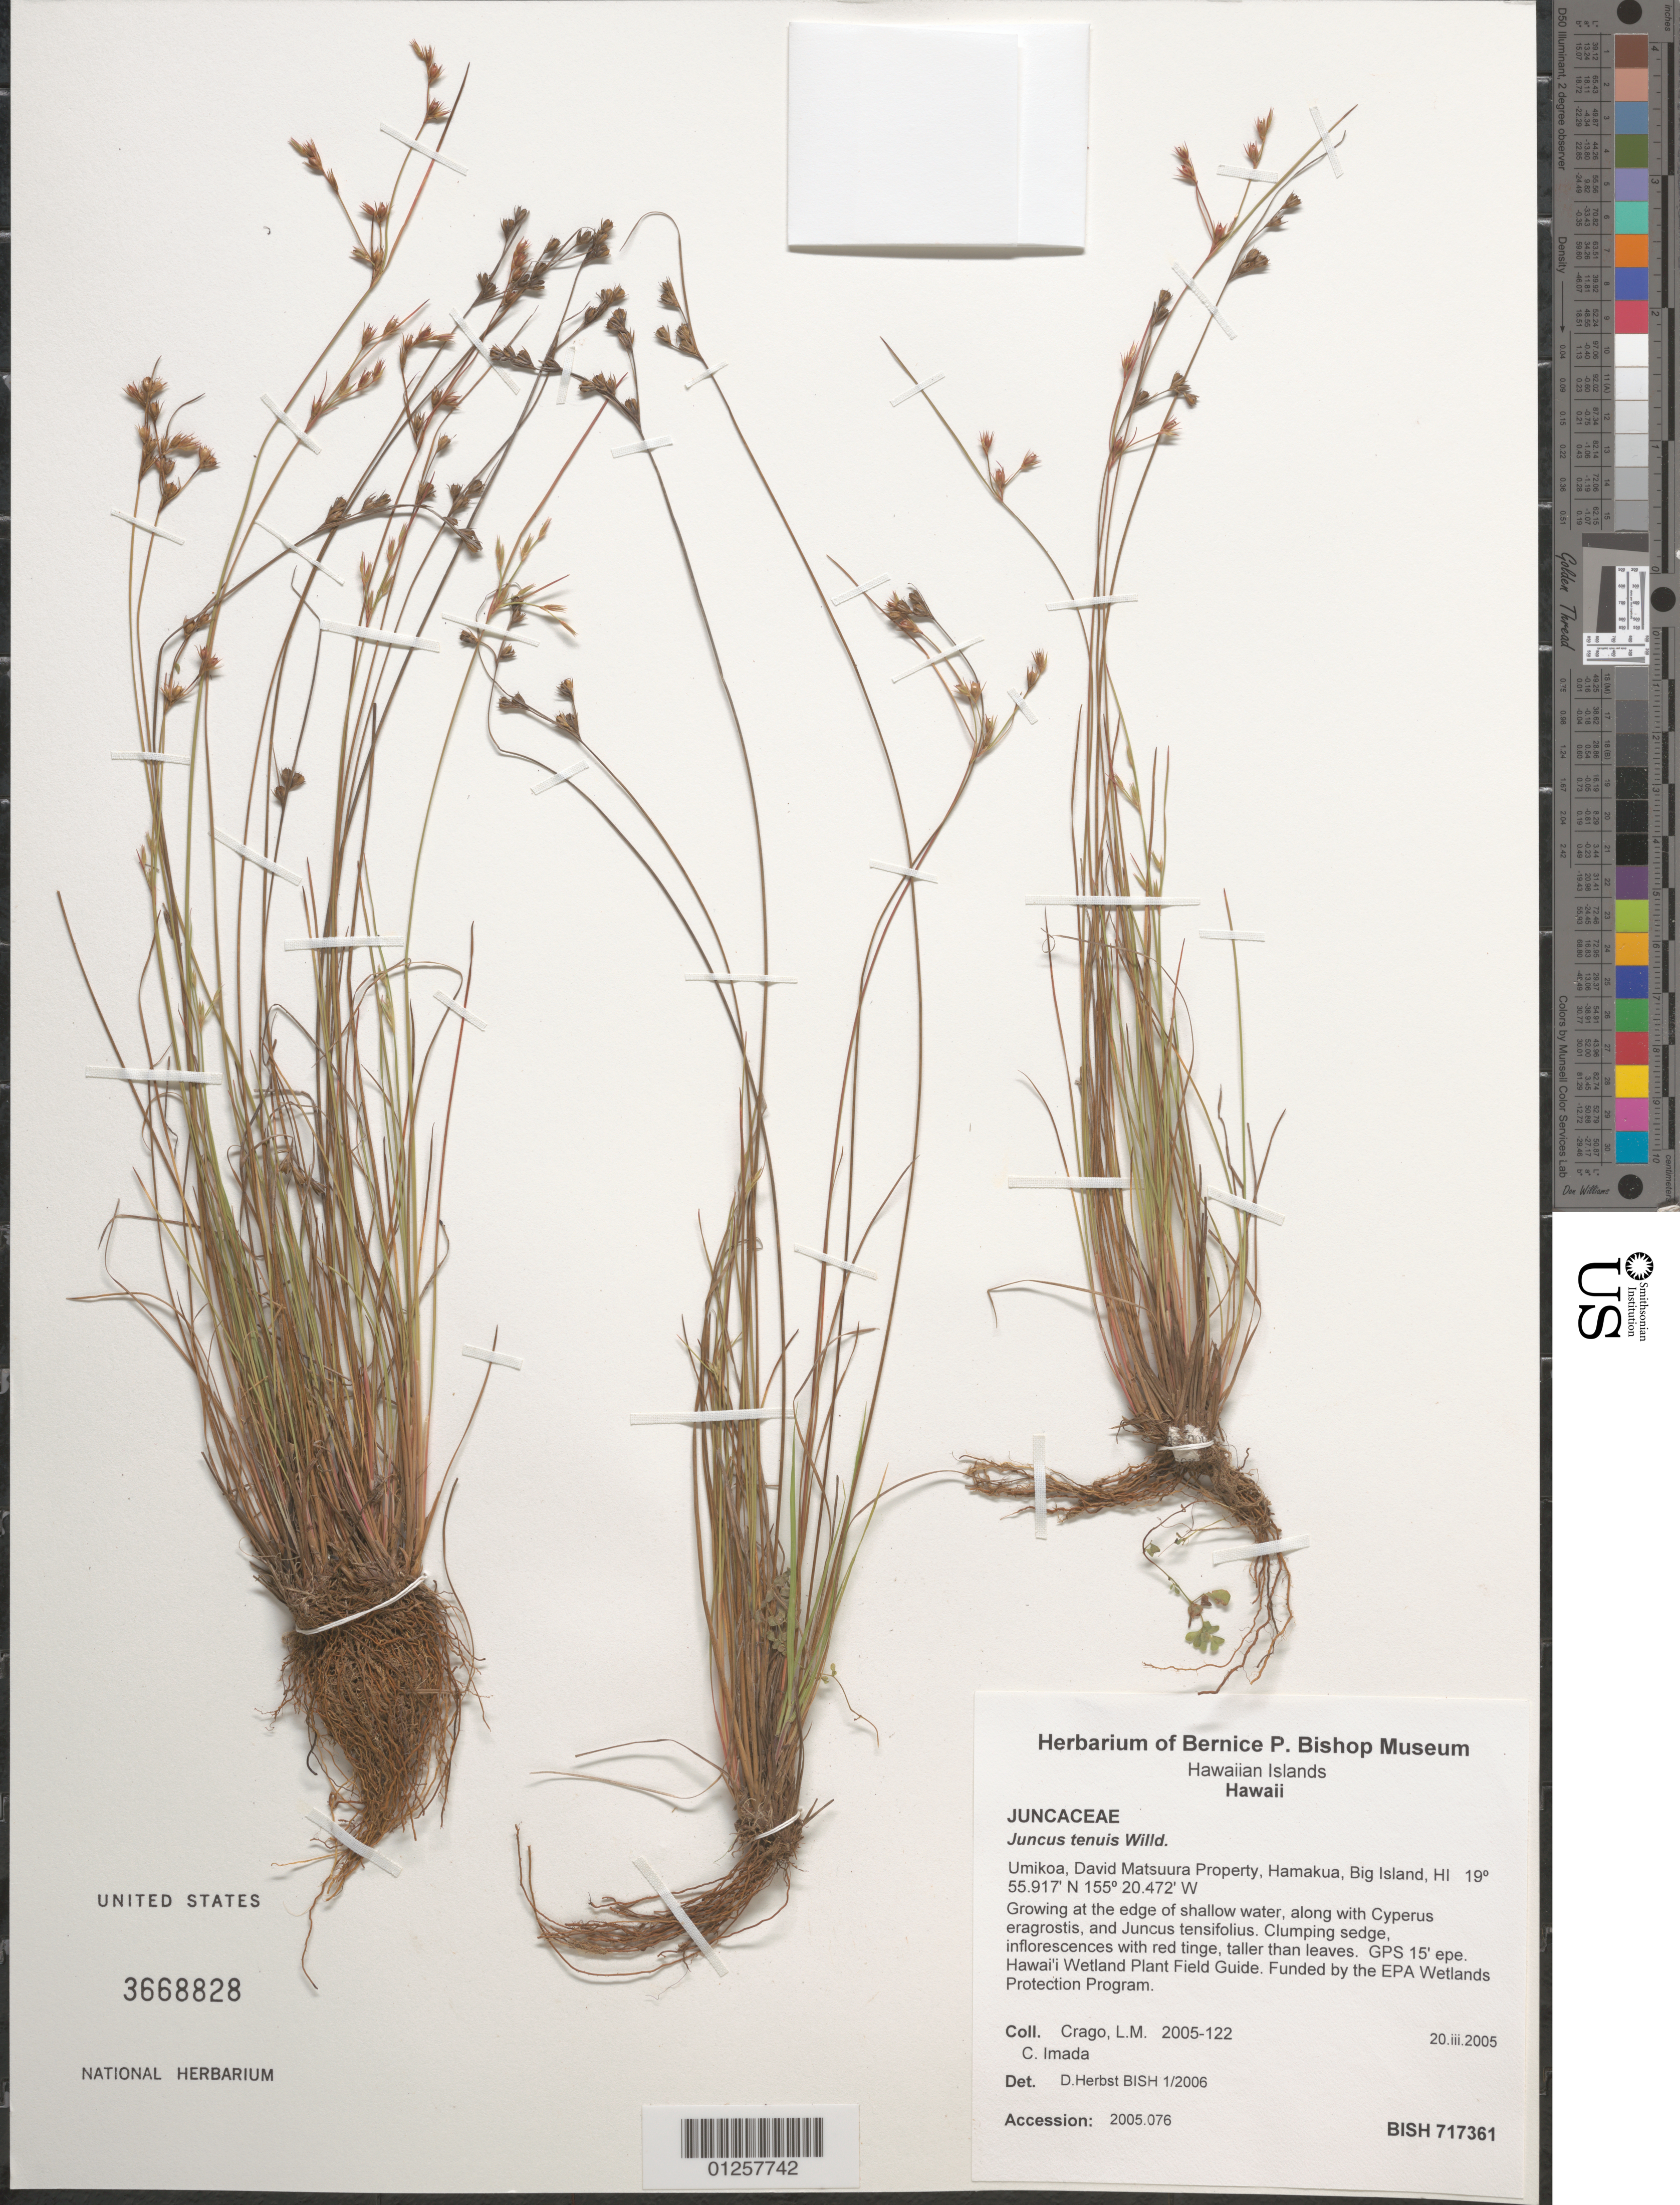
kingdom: Plantae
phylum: Tracheophyta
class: Liliopsida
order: Poales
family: Juncaceae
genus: Juncus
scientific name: Juncus tenuis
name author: Willd.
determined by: Herbst, D.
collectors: L. Crago & C. Imada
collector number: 2005-122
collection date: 2005-03-20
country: United States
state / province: Hawaii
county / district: Hawaii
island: Hawaii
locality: Umikoa, David Matsuura Property, Hamakua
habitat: At the edge of shallow water.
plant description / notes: Accession: 2005.076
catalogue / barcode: US 3668828